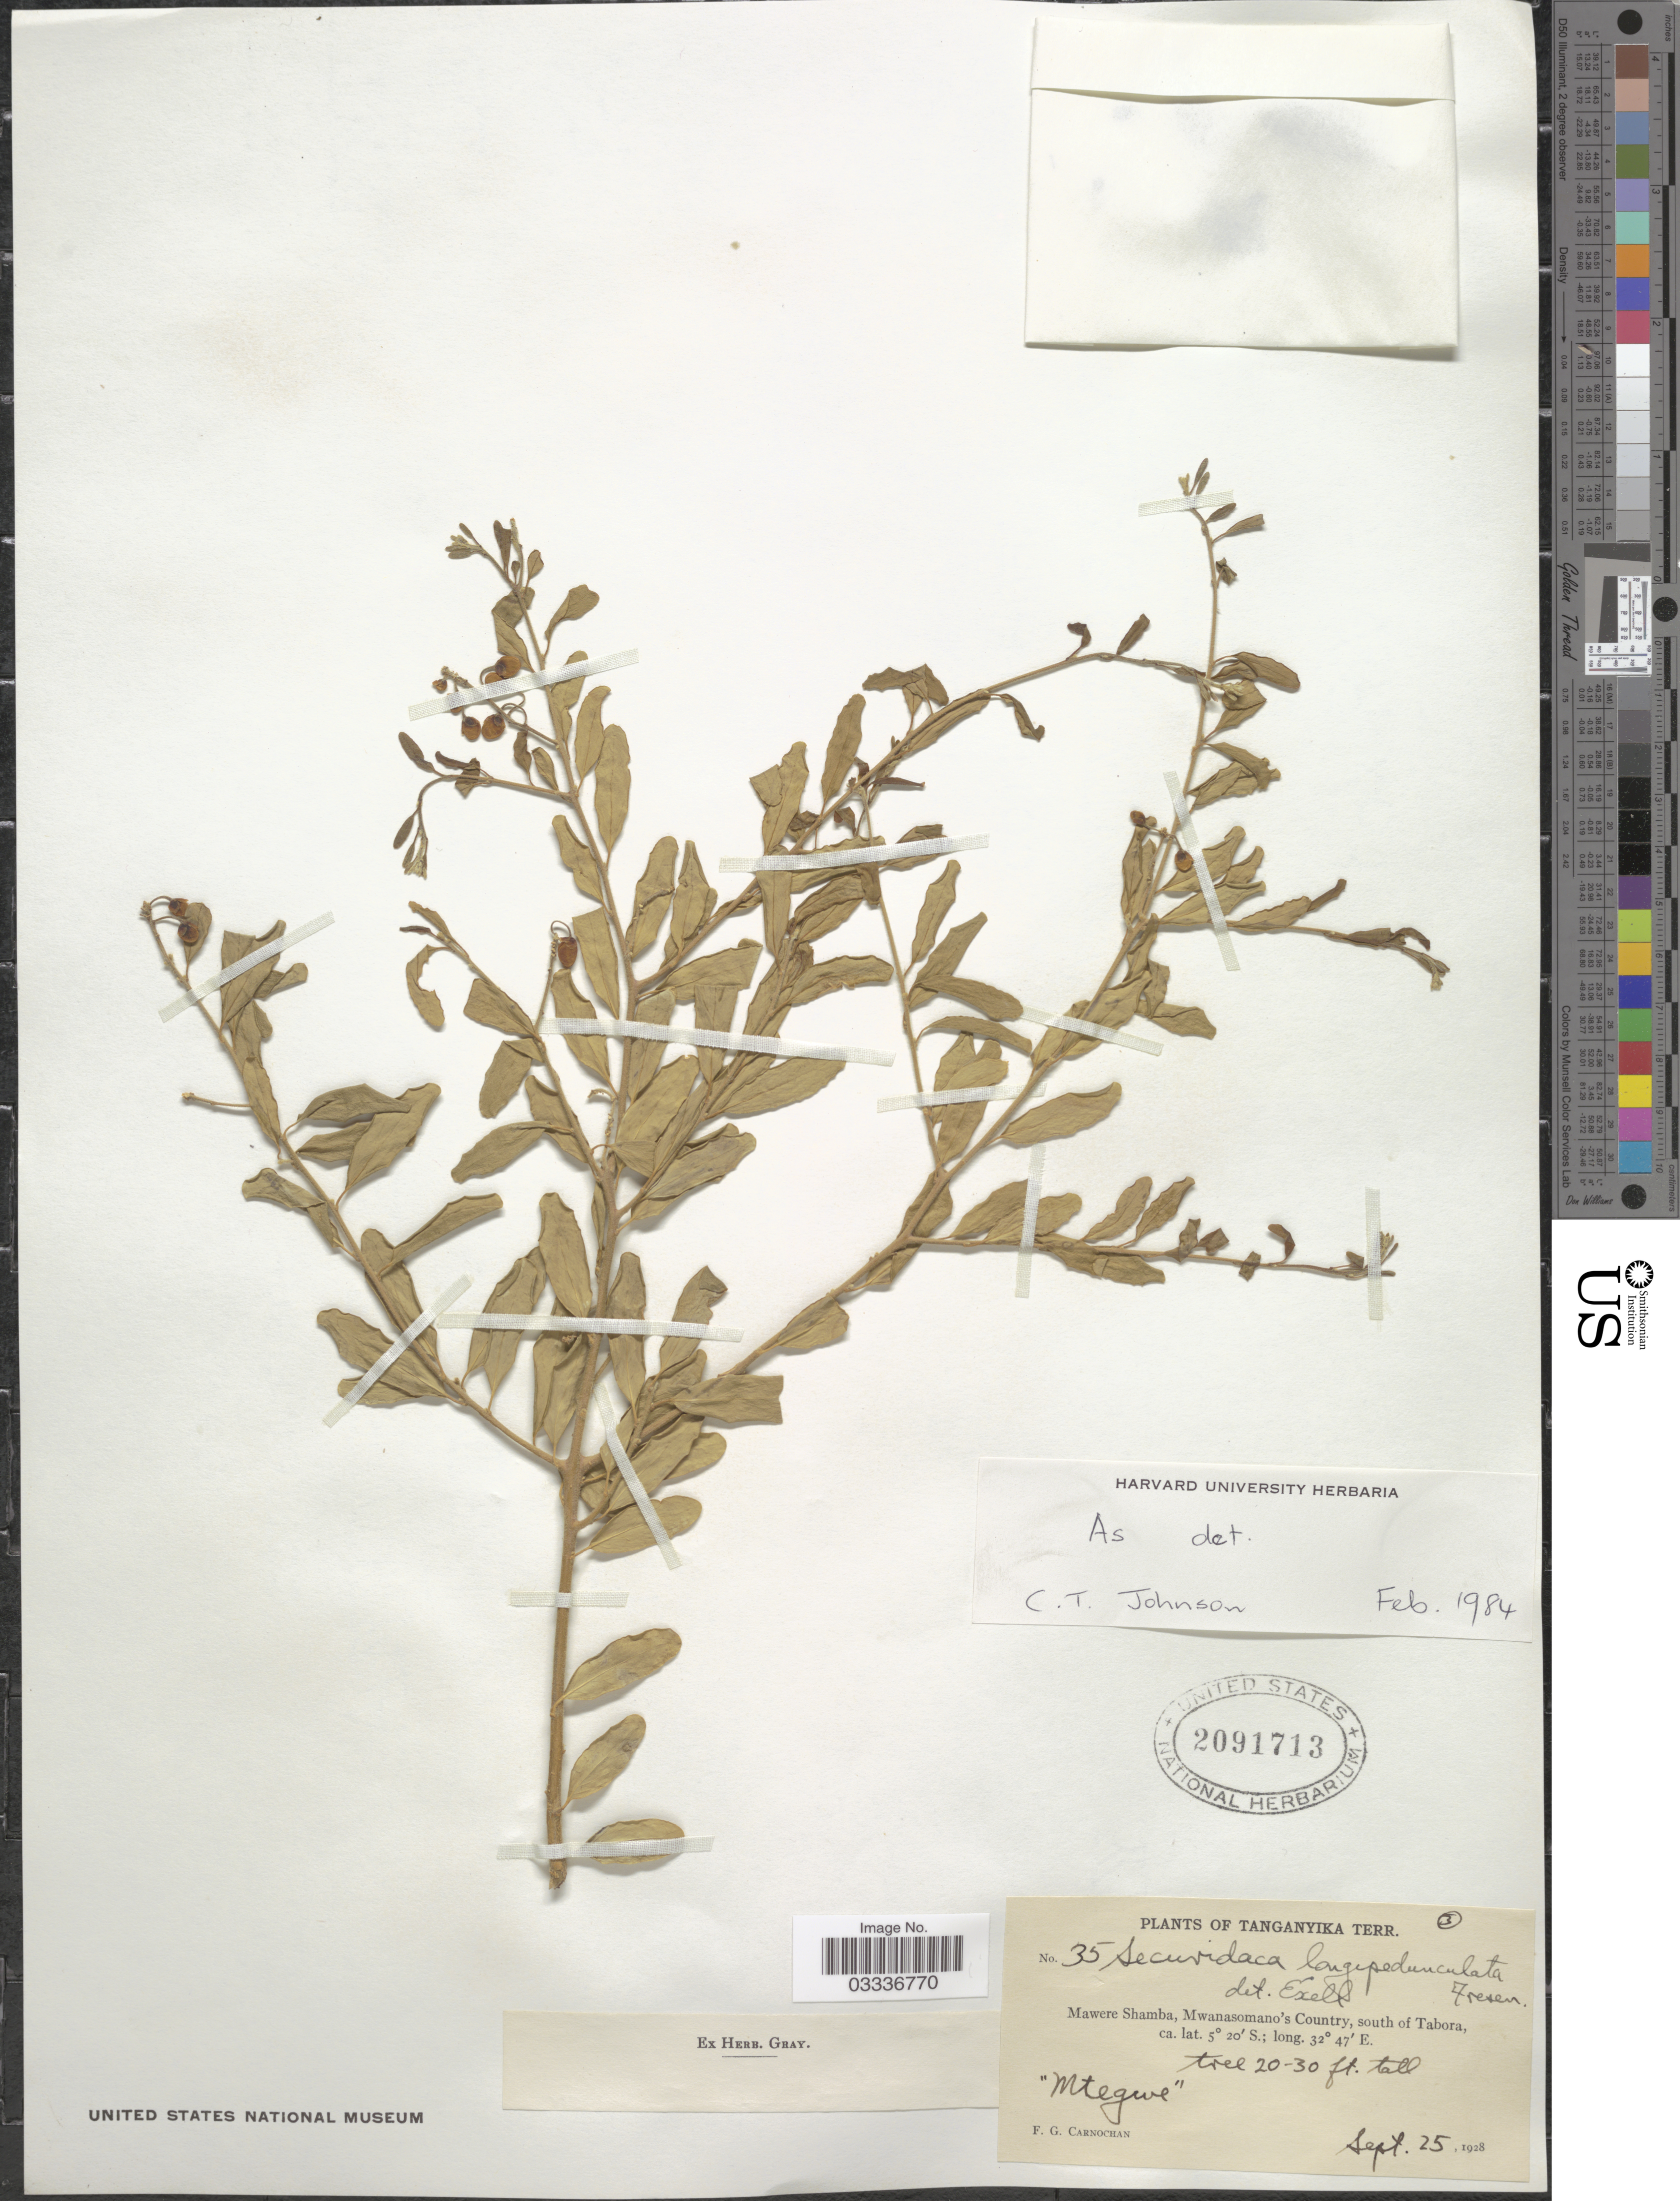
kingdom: Plantae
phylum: Tracheophyta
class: Magnoliopsida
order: Fabales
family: Polygalaceae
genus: Securidaca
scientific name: Securidaca longepedunculata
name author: Fresen.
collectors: F. Carnochan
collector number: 35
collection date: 1928-09-25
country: Tanzania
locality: Tanganyika Terr. Mawere Shamba, Mwanasomano's Country, south of Tabora.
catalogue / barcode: US 2091713